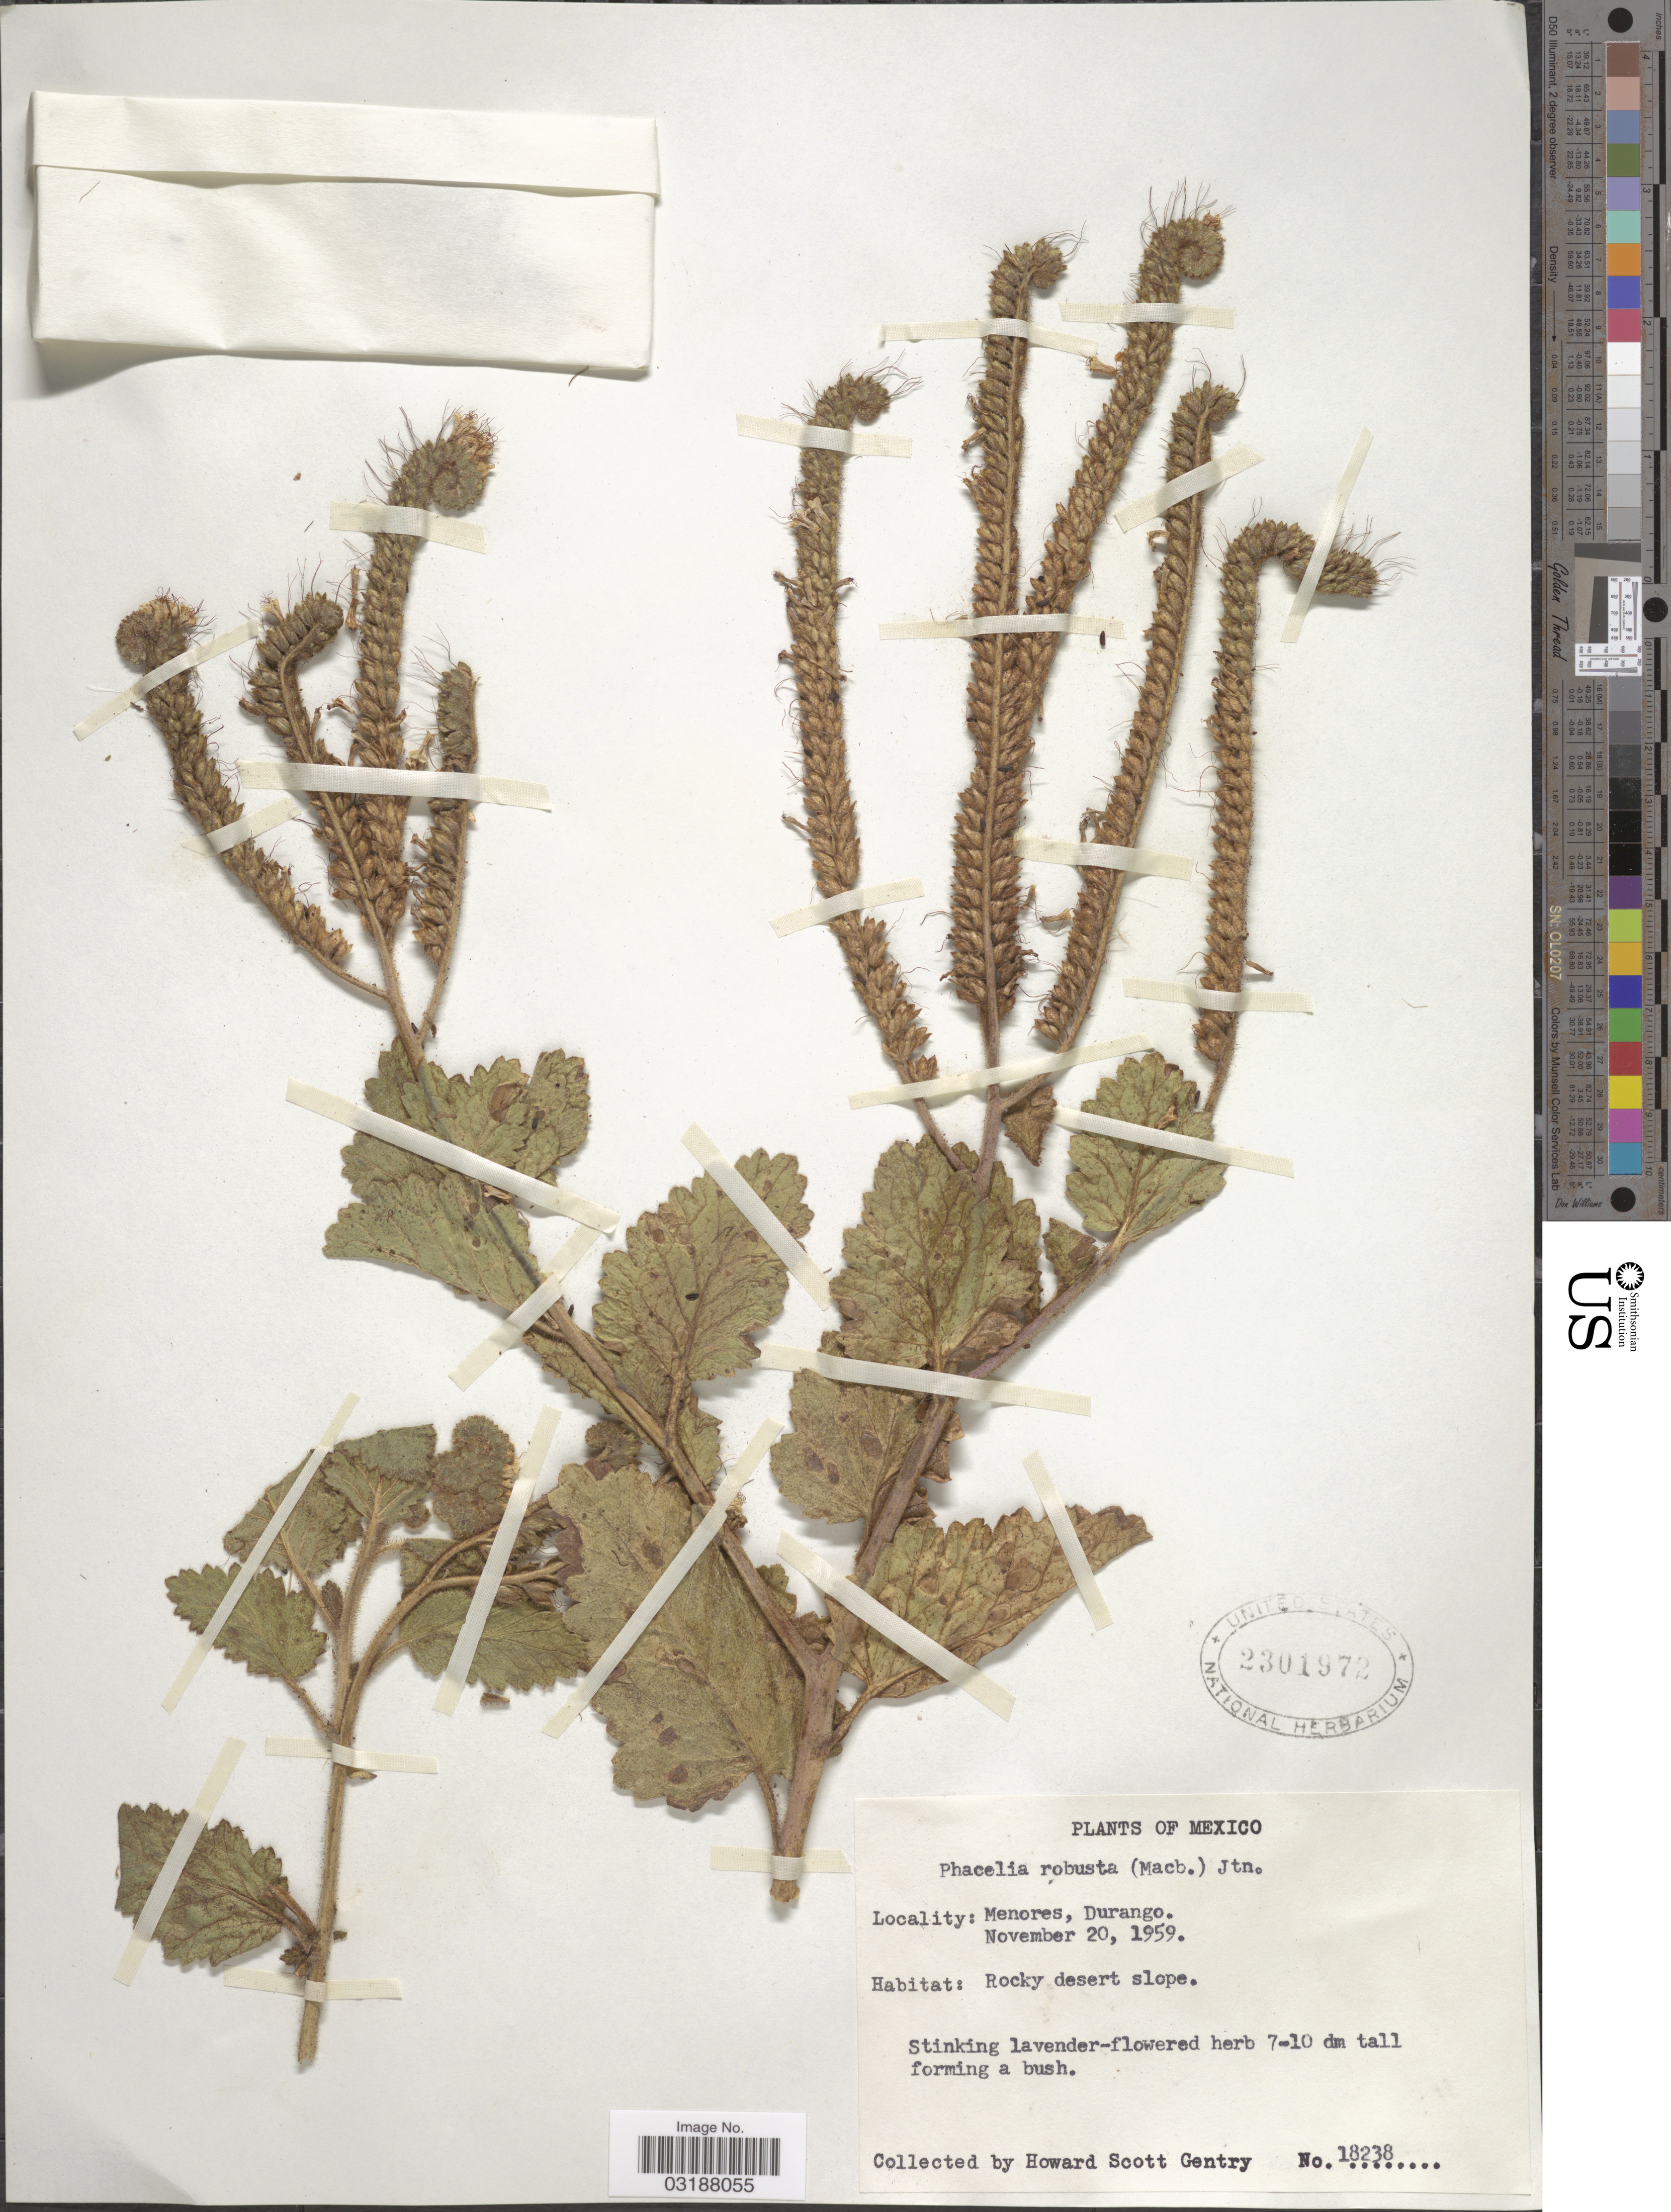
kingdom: Plantae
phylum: Tracheophyta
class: Magnoliopsida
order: Boraginales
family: Hydrophyllaceae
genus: Phacelia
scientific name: Phacelia robusta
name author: (J.F. Macbr.) I.M. Johnst.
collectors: H. S. Gentry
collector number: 18238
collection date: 1959-11-20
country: Mexico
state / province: Durango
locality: Menores. Rocky desert slope.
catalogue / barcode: US 2301972